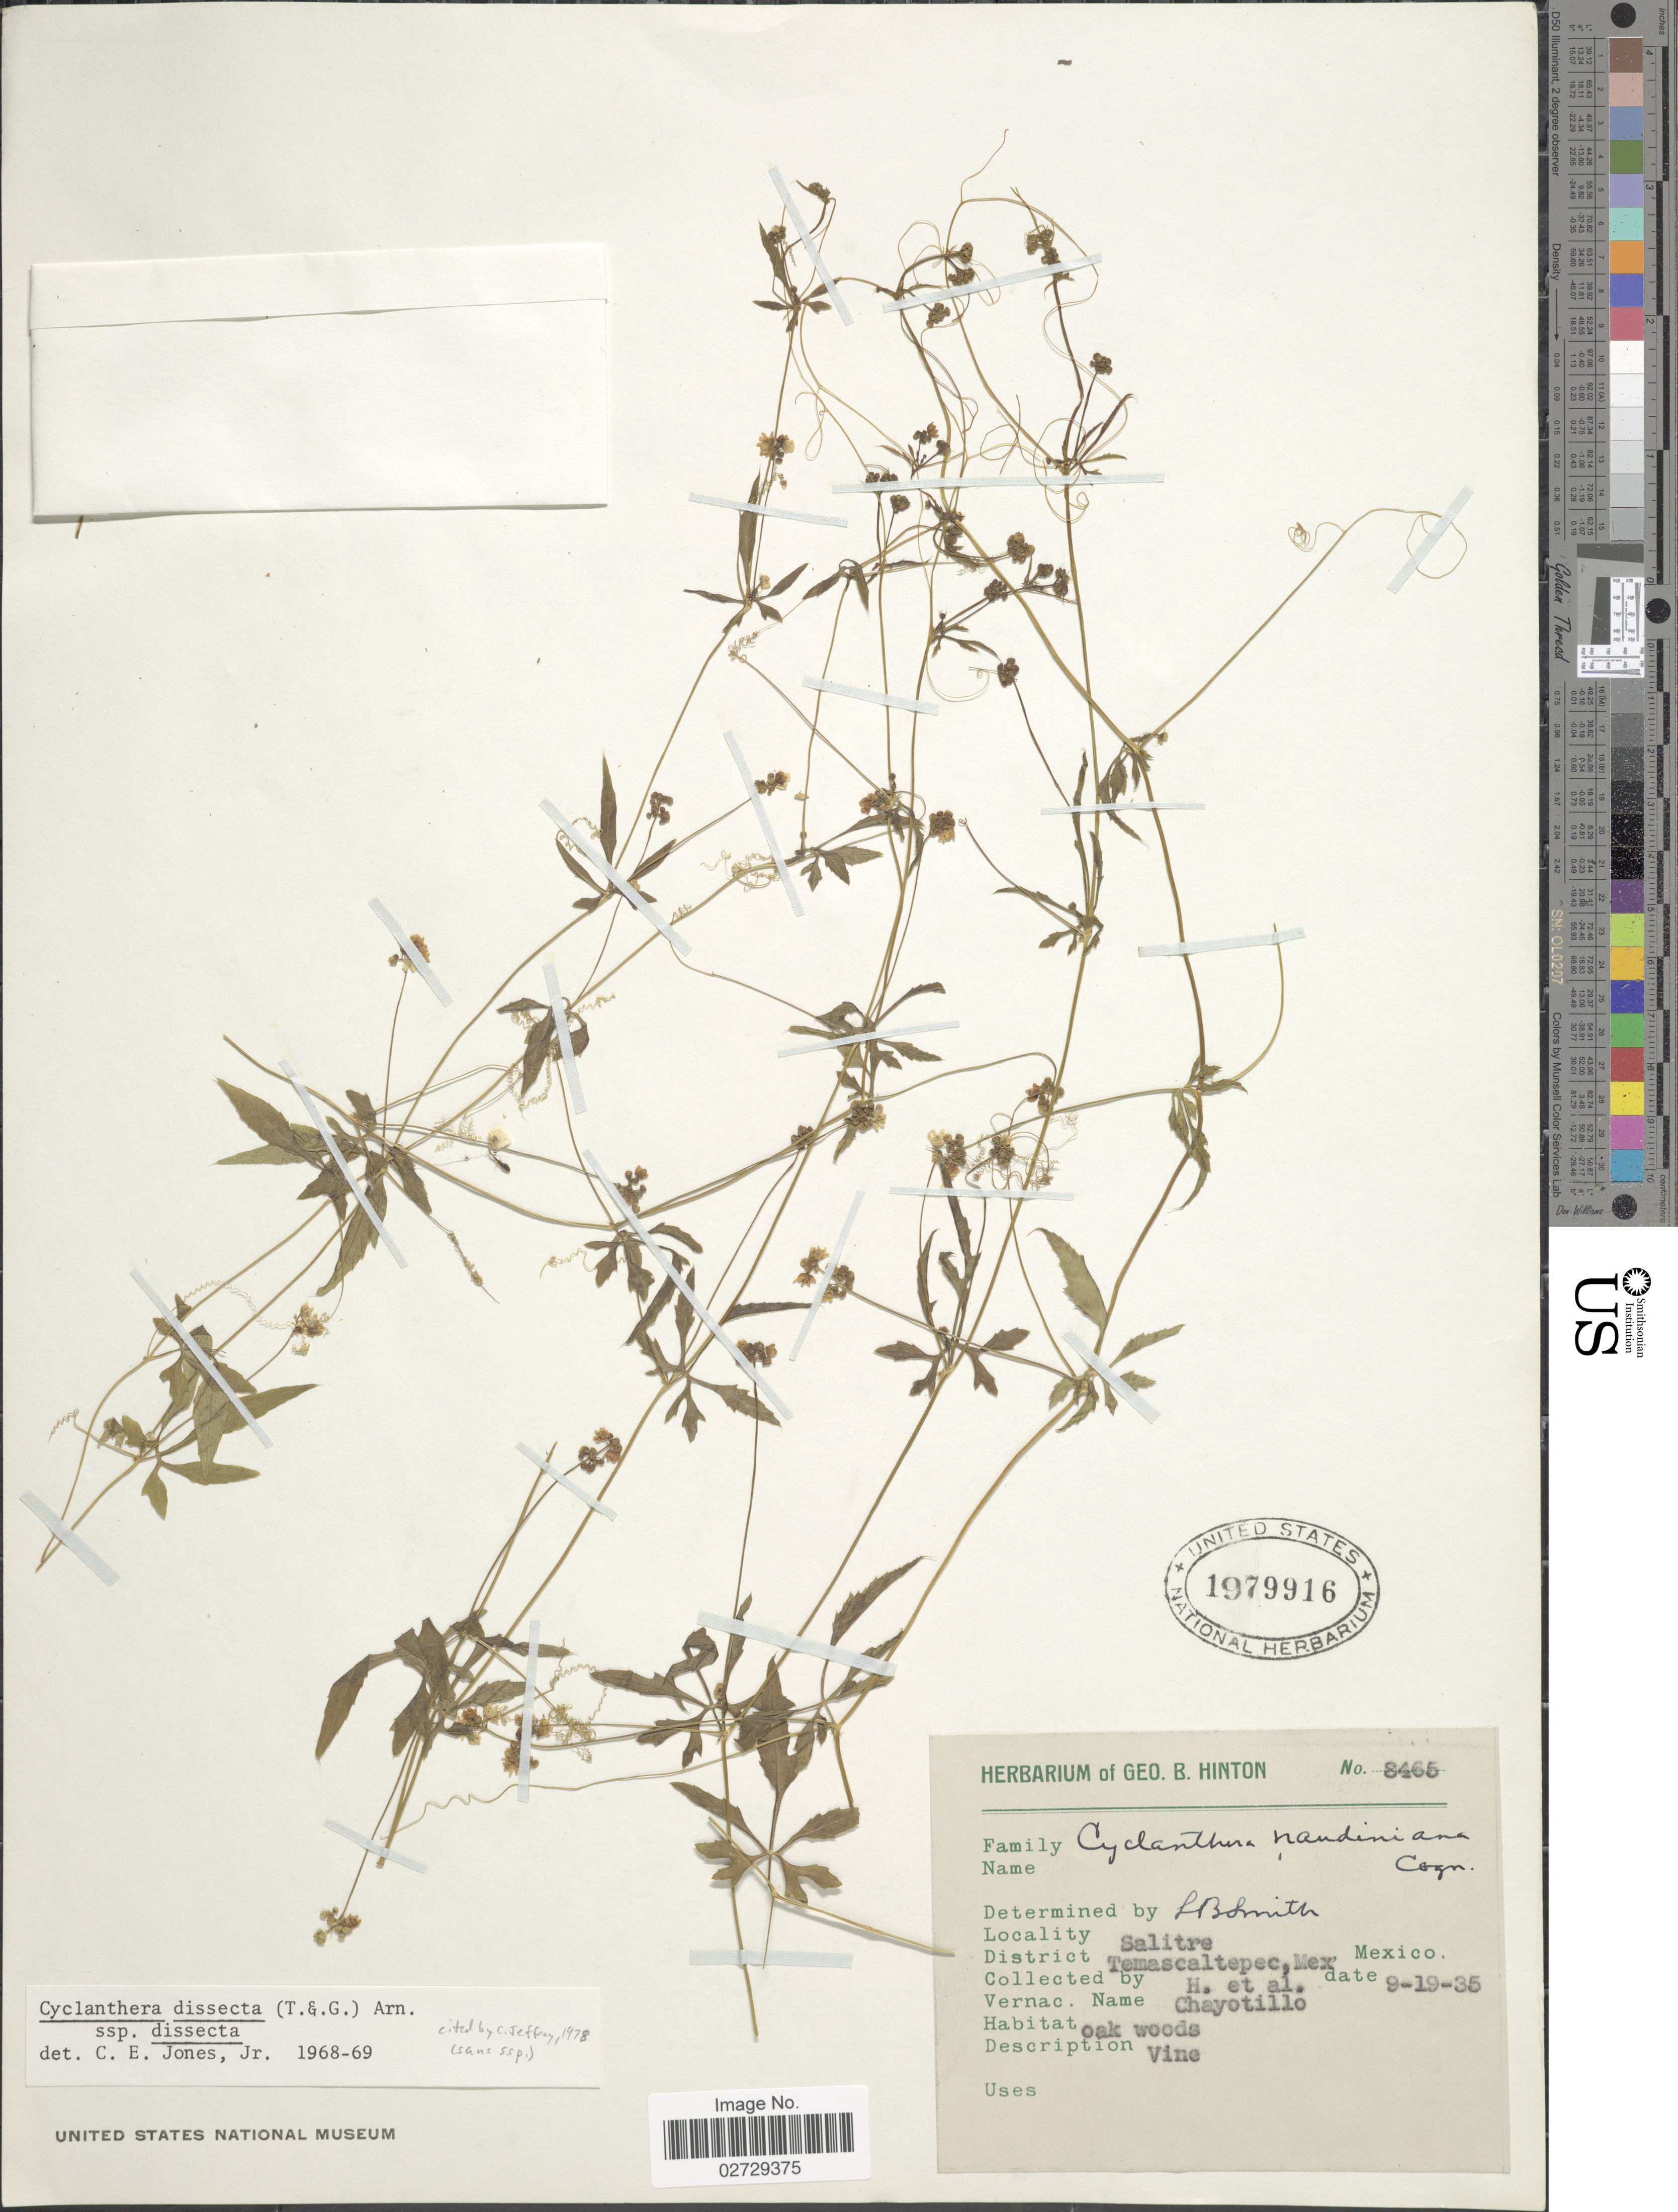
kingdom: Plantae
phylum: Tracheophyta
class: Magnoliopsida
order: Cucurbitales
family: Cucurbitaceae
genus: Cyclanthera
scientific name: Cyclanthera dissecta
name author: (Torr. & A. Gray) Arn.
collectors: G. B. Hinton & et al.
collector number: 8465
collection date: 1935-09-19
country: Mexico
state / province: México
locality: Salitre. District: Temascaltepec.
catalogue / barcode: US 1979916